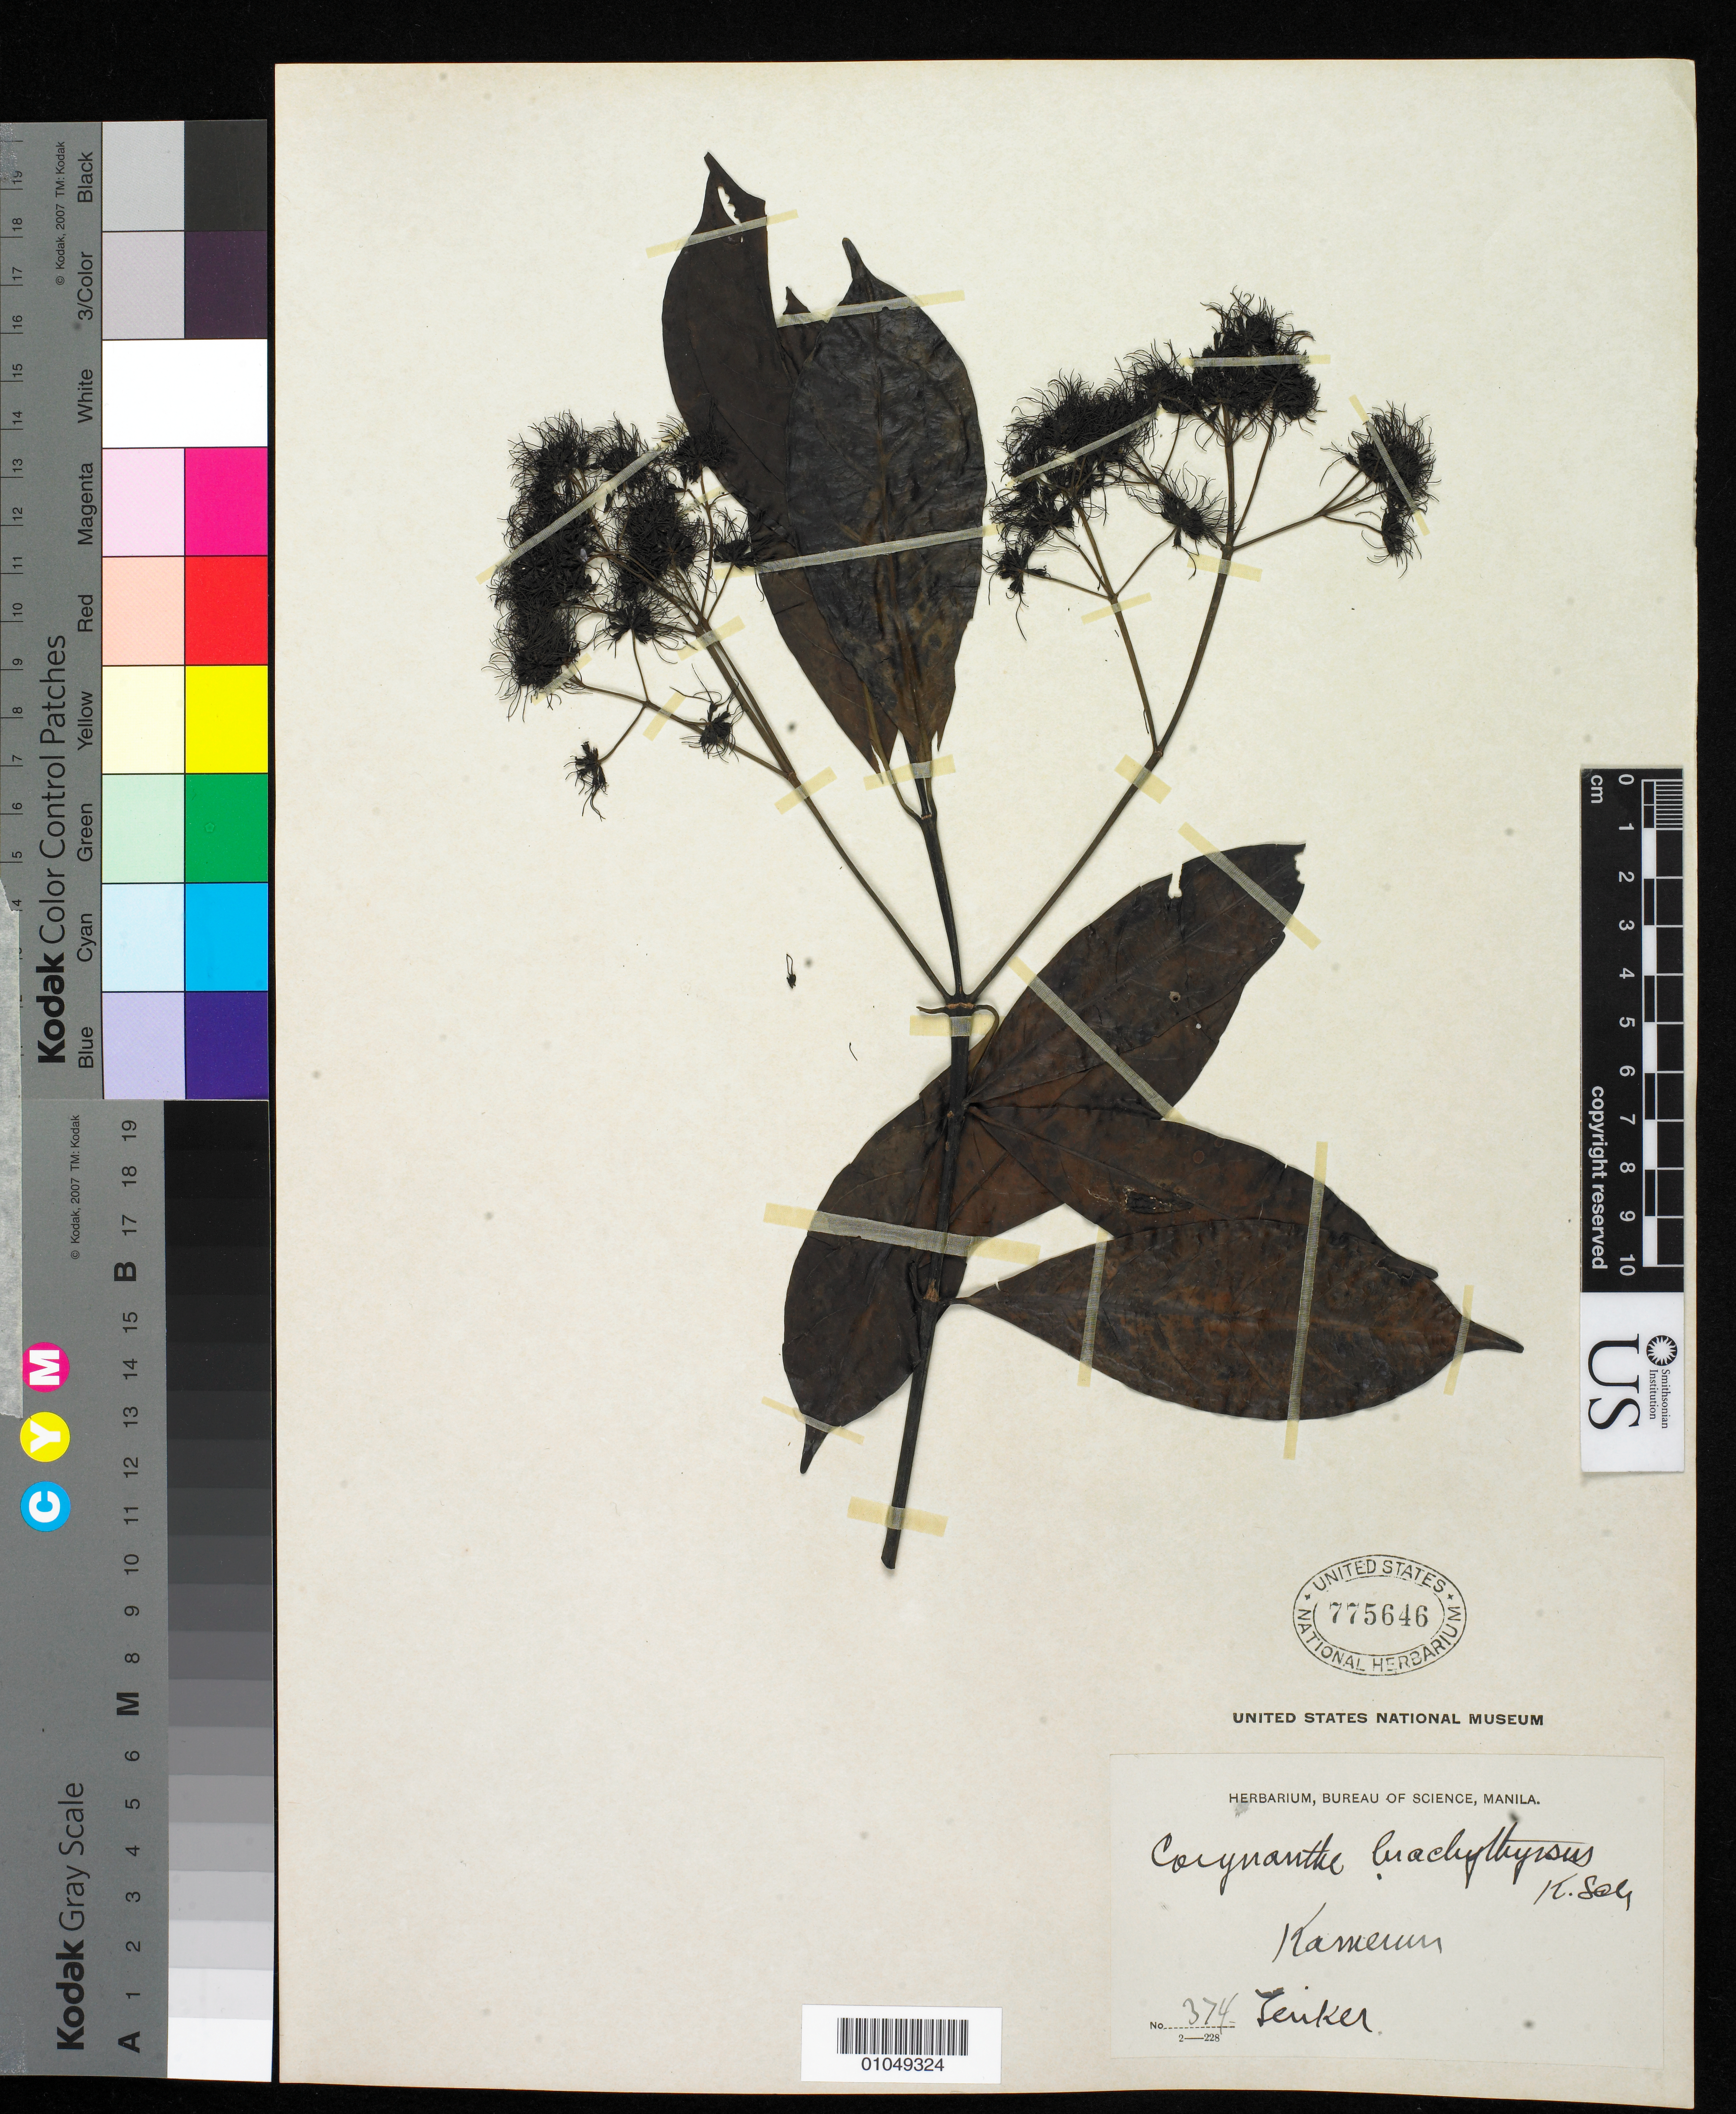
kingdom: Plantae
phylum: Tracheophyta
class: Magnoliopsida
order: Gentianales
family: Rubiaceae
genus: Pausinystalia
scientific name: Pausinystalia brachythyrsum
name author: (K. Schum.) De Wild.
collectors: G. A. Zenker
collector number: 374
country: Cameroon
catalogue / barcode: US 775646